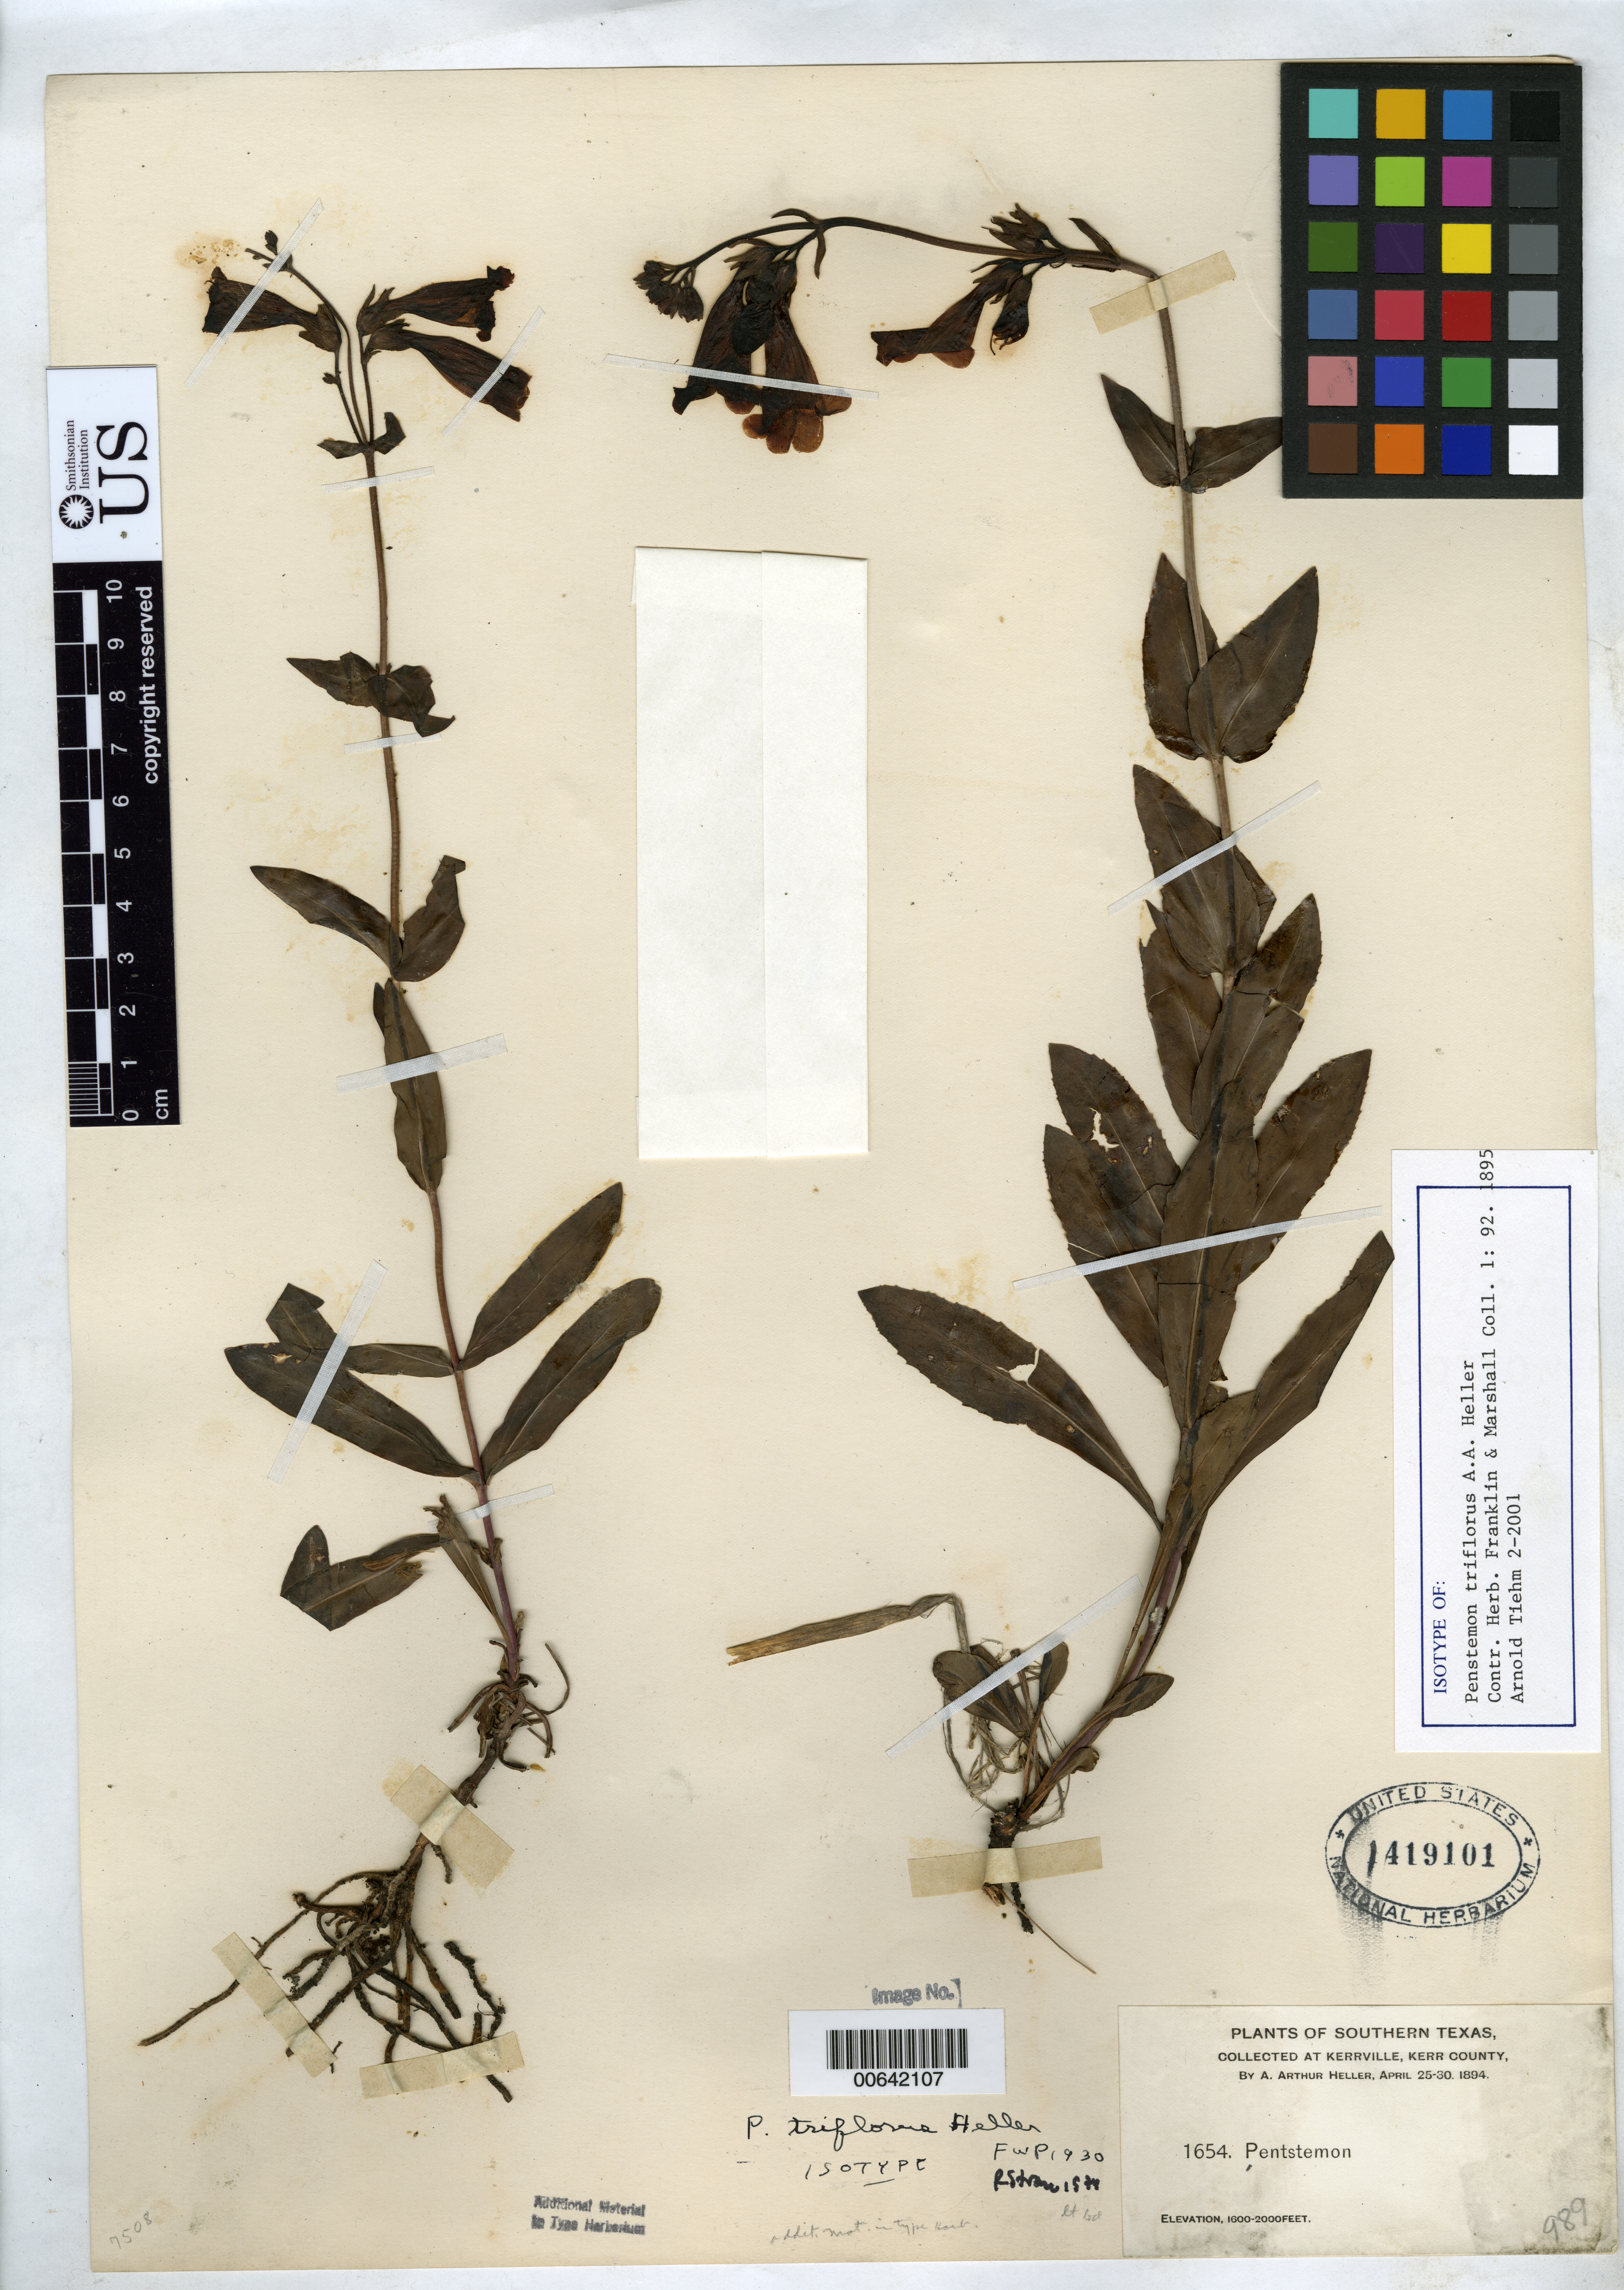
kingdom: Plantae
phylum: Tracheophyta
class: Magnoliopsida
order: Lamiales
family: Plantaginaceae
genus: Penstemon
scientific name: Penstemon triflorus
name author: A. Heller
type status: Type Collection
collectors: A. A. Heller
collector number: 1654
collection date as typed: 25 Apr 1894 to 30 Apr 1894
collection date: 1894-04-25/1894-04-30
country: United States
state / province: Texas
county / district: Kerr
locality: Kerrville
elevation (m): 488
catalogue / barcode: US 1419101